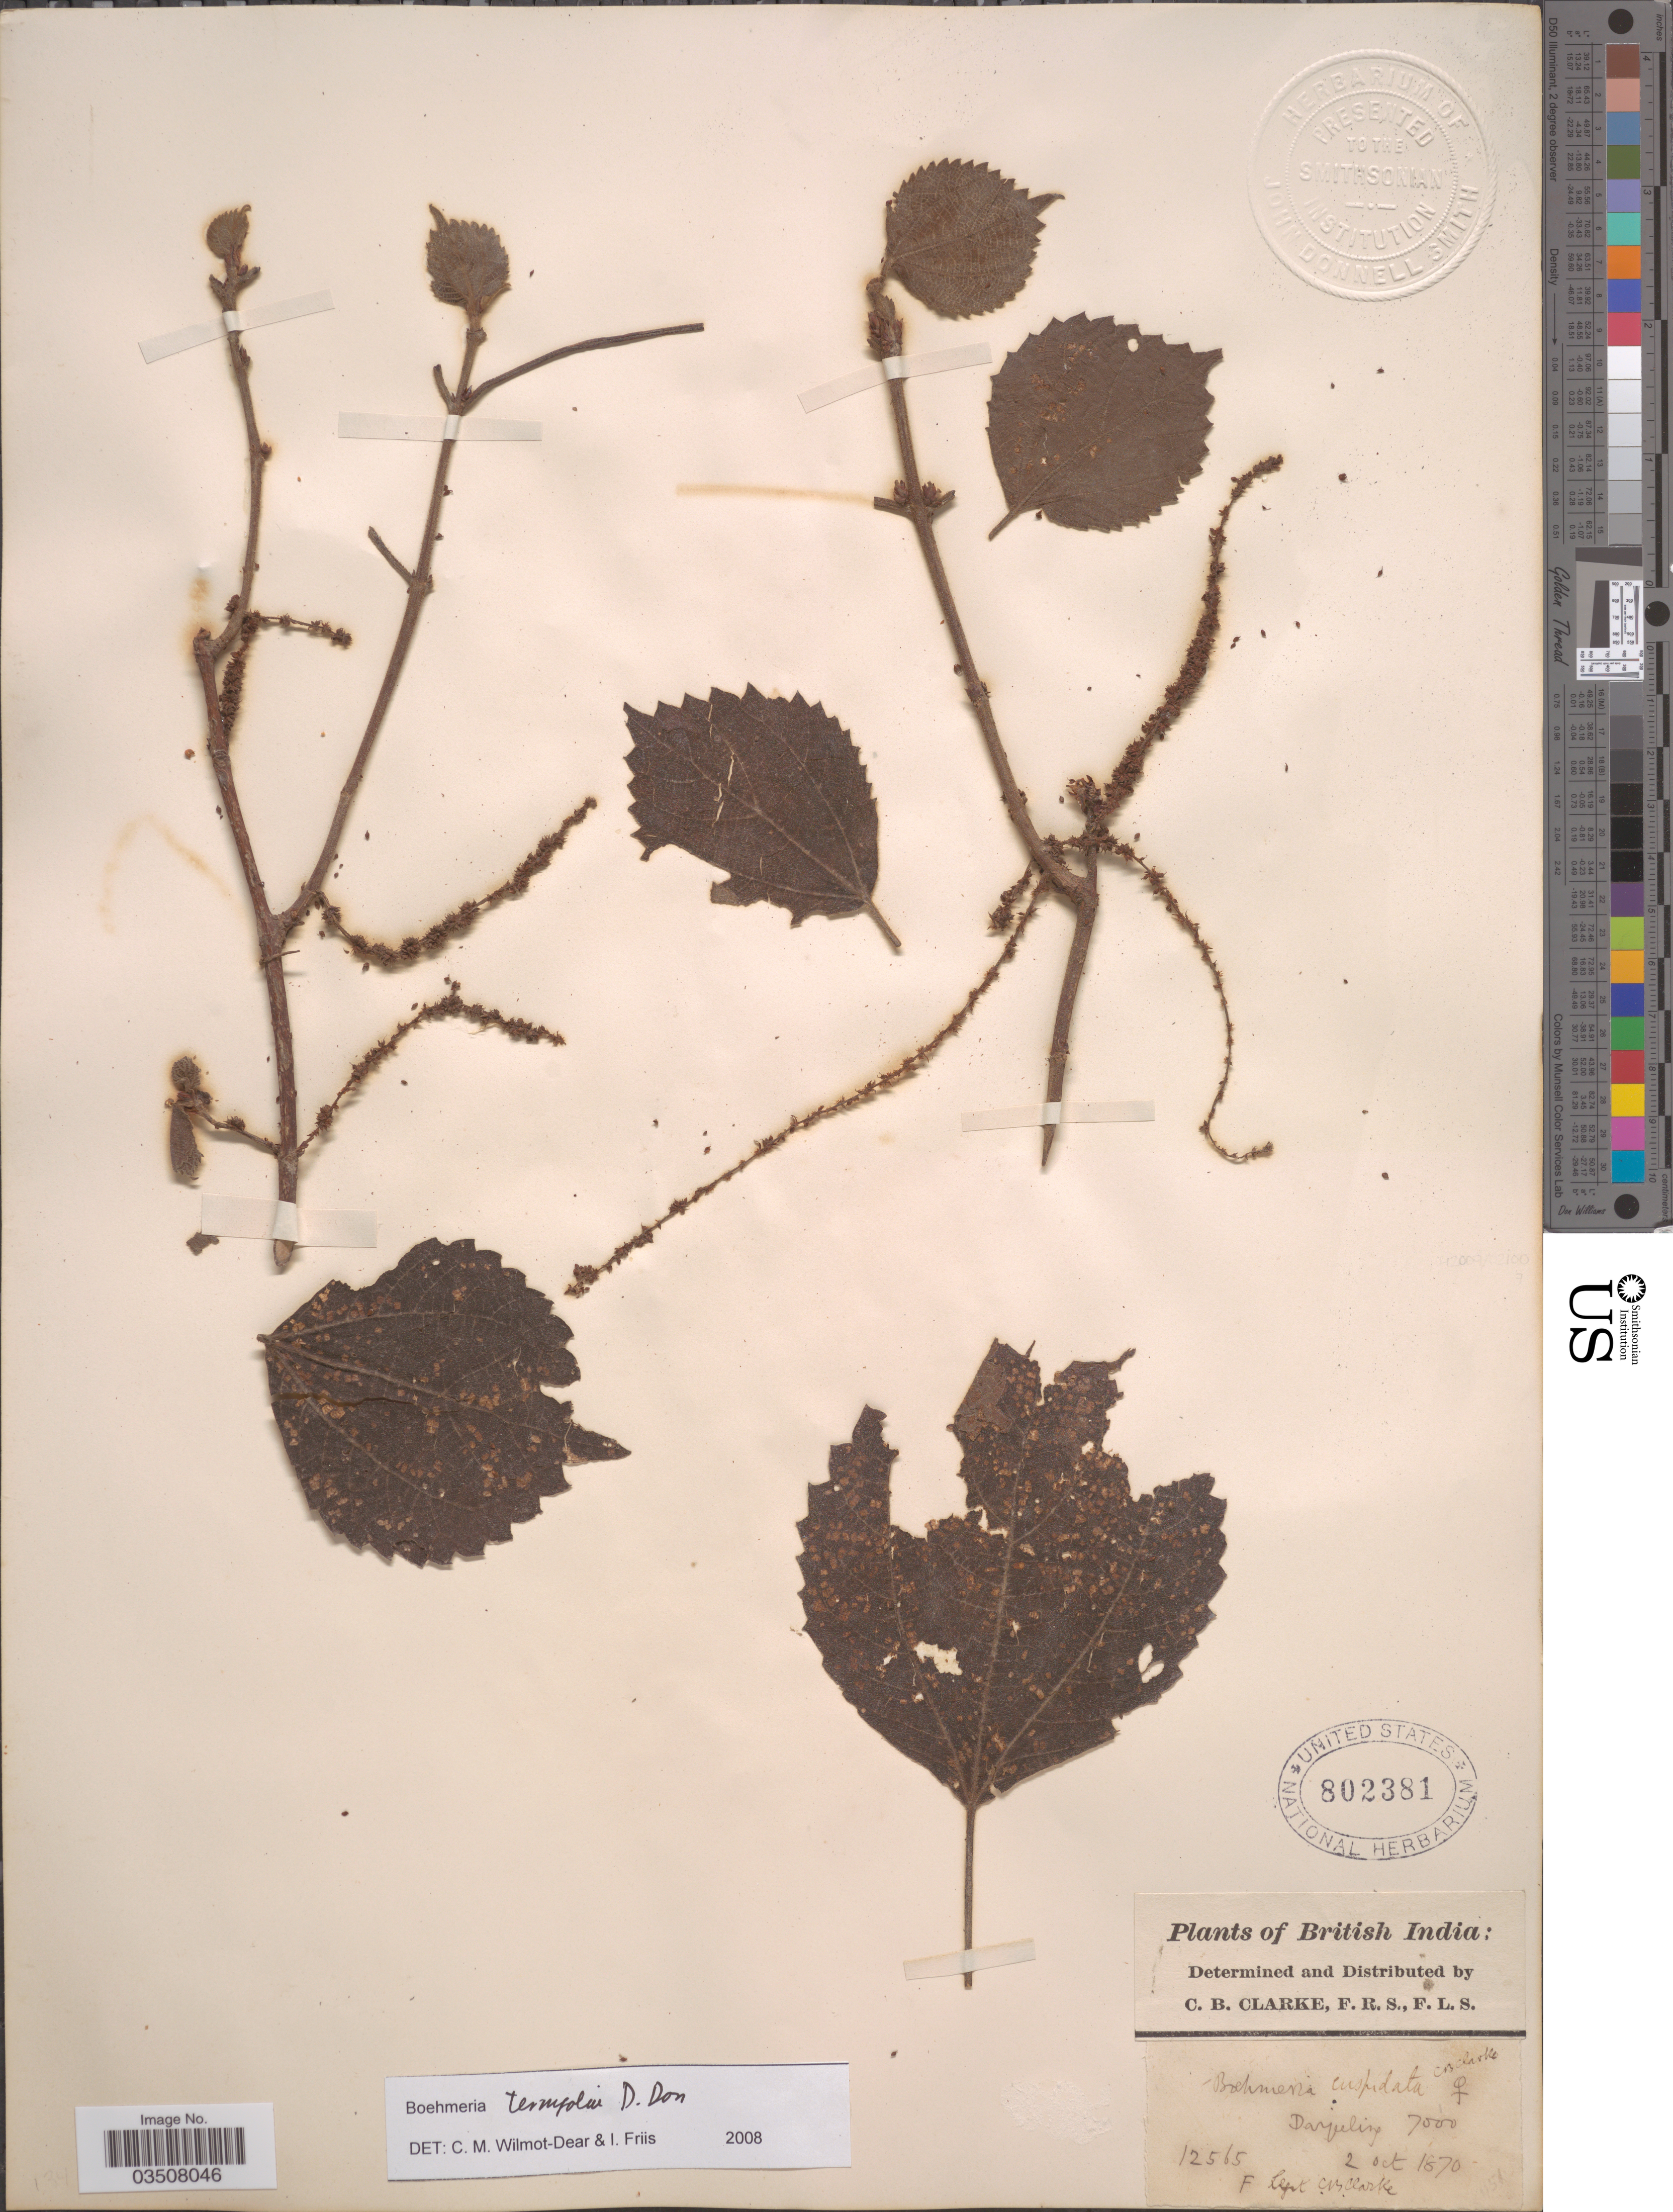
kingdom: Plantae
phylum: Tracheophyta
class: Magnoliopsida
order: Rosales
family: Urticaceae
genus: Boehmeria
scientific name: Boehmeria ternifolia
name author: D. Don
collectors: C. B. Clarke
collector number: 12565F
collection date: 1870-10-02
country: India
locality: British India. Darjeeling.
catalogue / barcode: US 802381